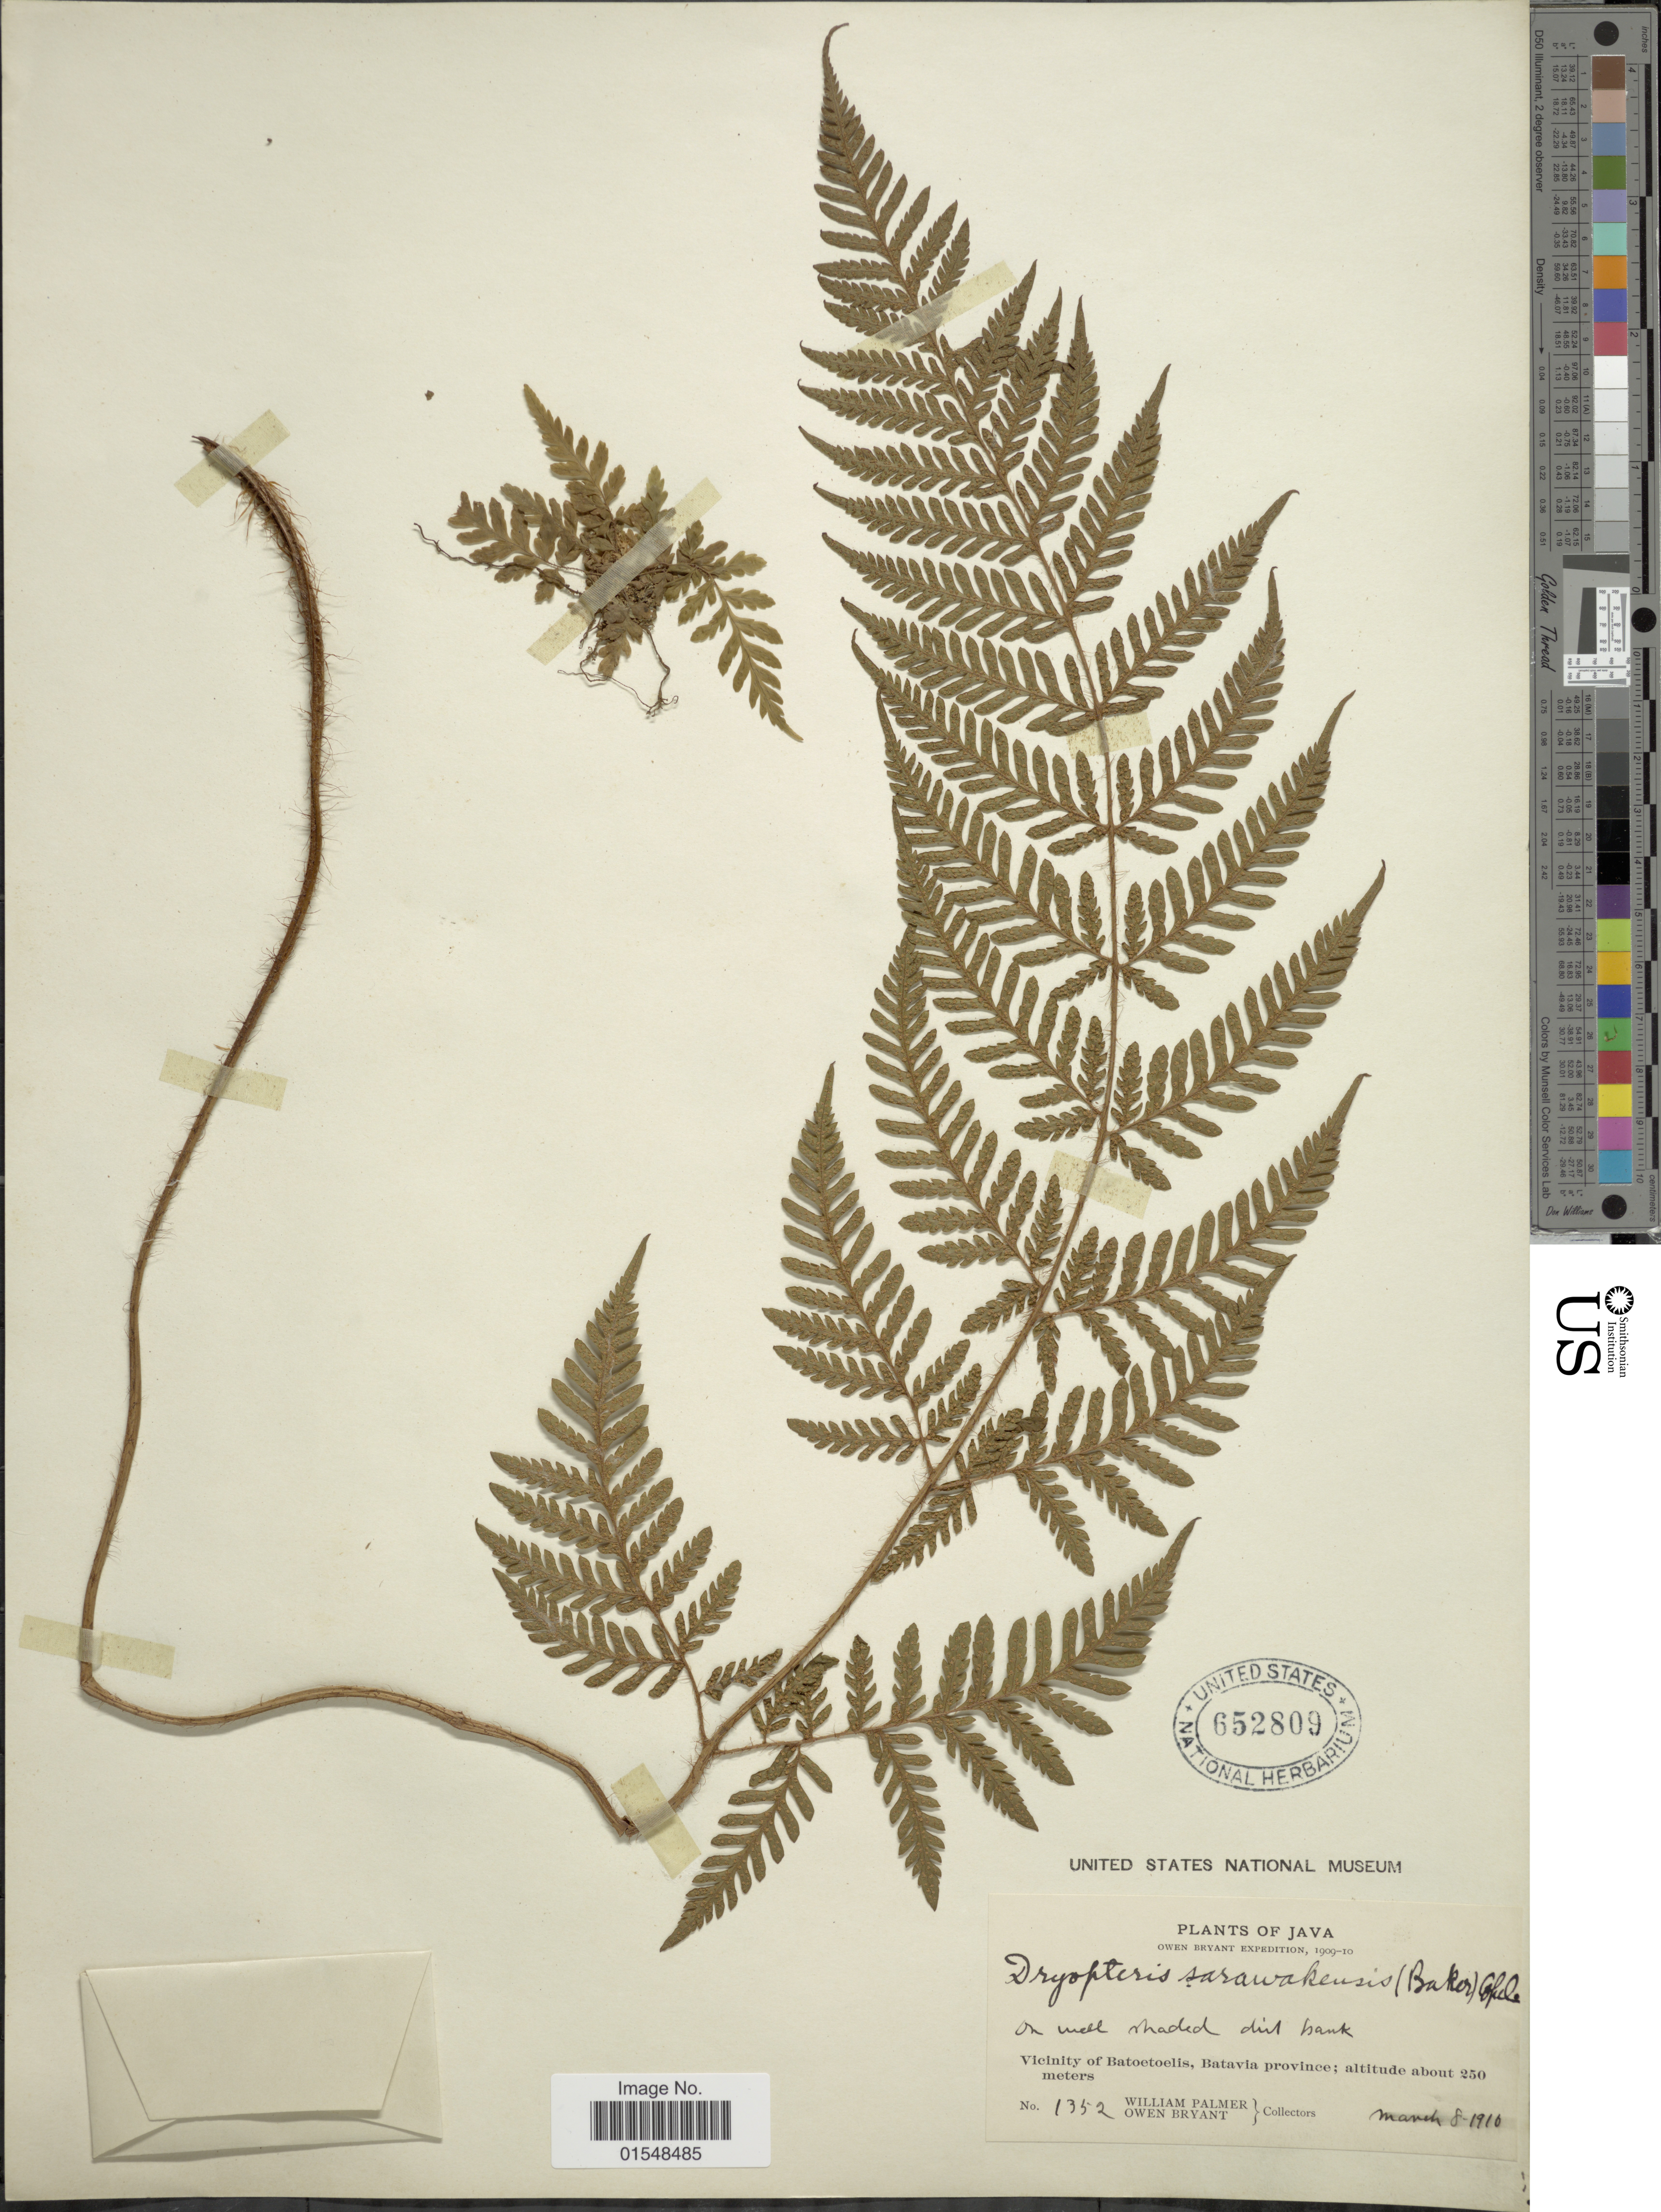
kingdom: Plantae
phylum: Tracheophyta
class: Polypodiopsida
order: Polypodiales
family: Dryopteridaceae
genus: Ctenitis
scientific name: Ctenitis vilis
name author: (Kunze) Ching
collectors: W. Palmer & O. Bryant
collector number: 1352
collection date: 1909/1910-03-08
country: Indonesia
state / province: Java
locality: Vicinity of Batoetoelis, Batavia province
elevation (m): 250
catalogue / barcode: US 652809